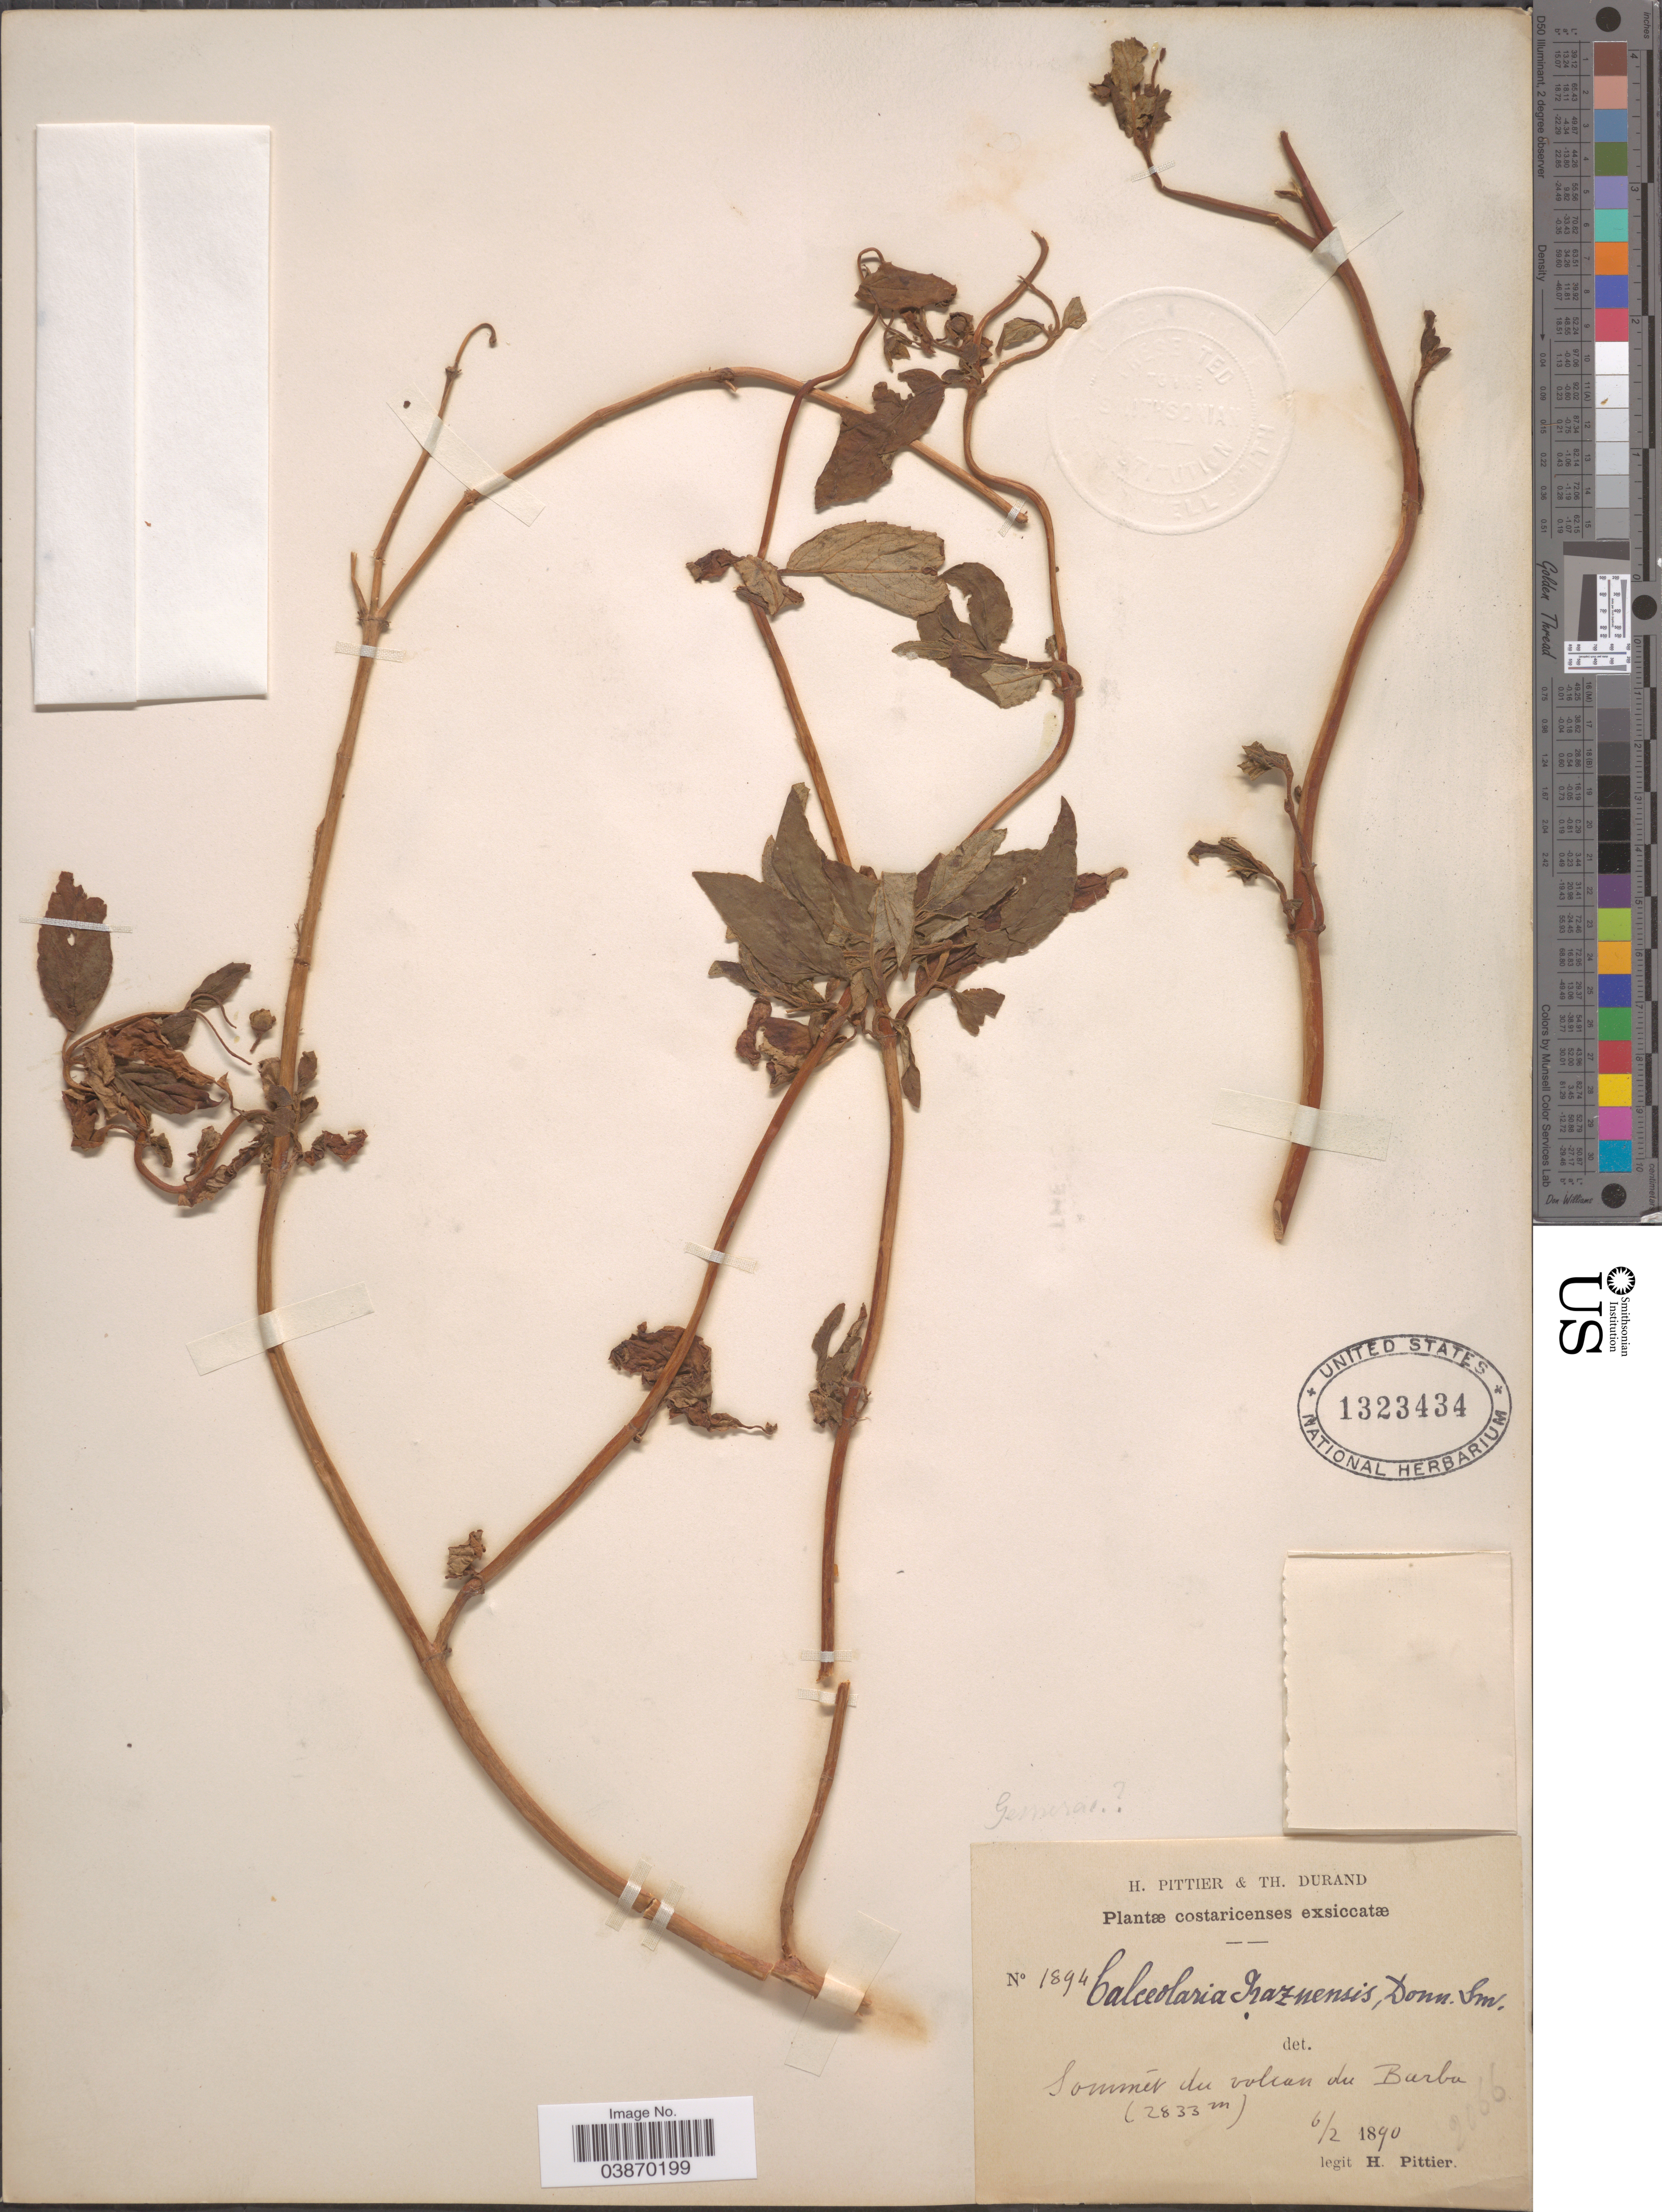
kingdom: Plantae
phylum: Tracheophyta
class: Magnoliopsida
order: Lamiales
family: Calceolariaceae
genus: Calceolaria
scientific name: Calceolaria irazuensis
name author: Donn. Sm.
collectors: H. F. Pittier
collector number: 1894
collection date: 1890-02-06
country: Costa Rica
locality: Sommét du volcan du Barba.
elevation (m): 2833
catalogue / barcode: US 1323434